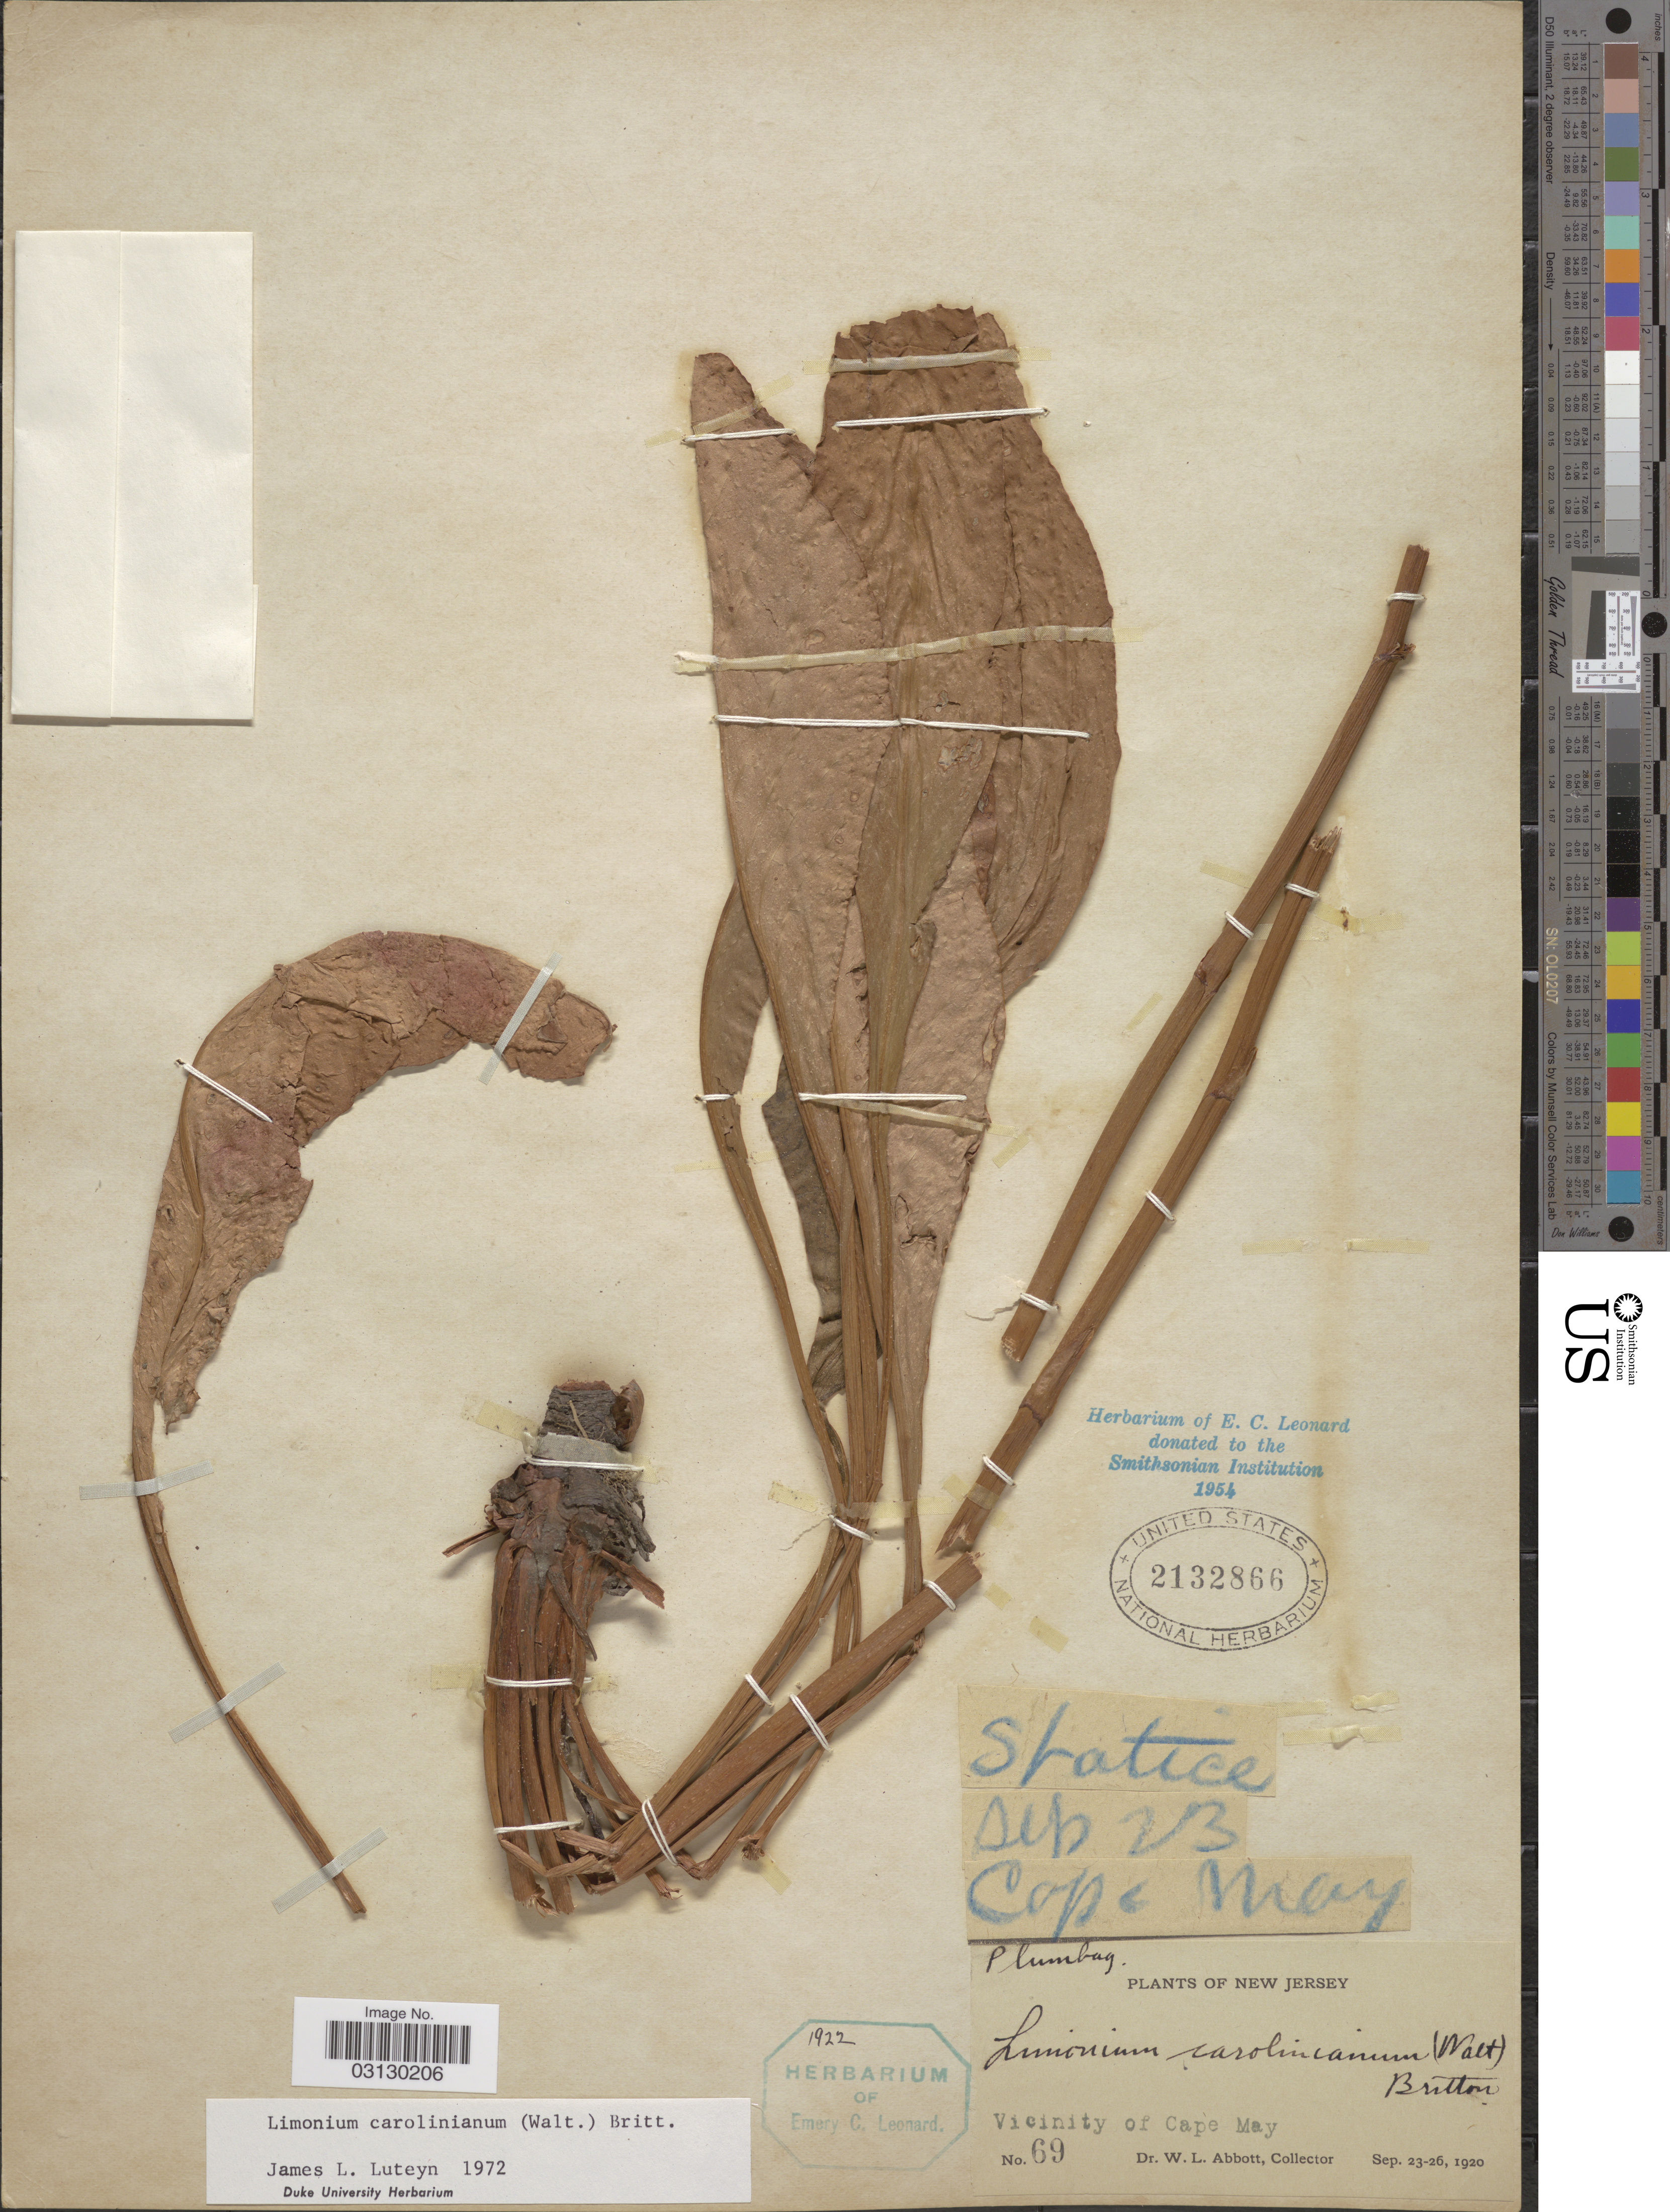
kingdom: Plantae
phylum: Tracheophyta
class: Magnoliopsida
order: Caryophyllales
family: Plumbaginaceae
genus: Limonium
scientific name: Limonium carolinianum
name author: (Walter) Britton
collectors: W. L. Abbott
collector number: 69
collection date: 1920-09-23/1920-09-26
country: United States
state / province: New Jersey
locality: Vicinity of Cape May.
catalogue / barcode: US 2132866